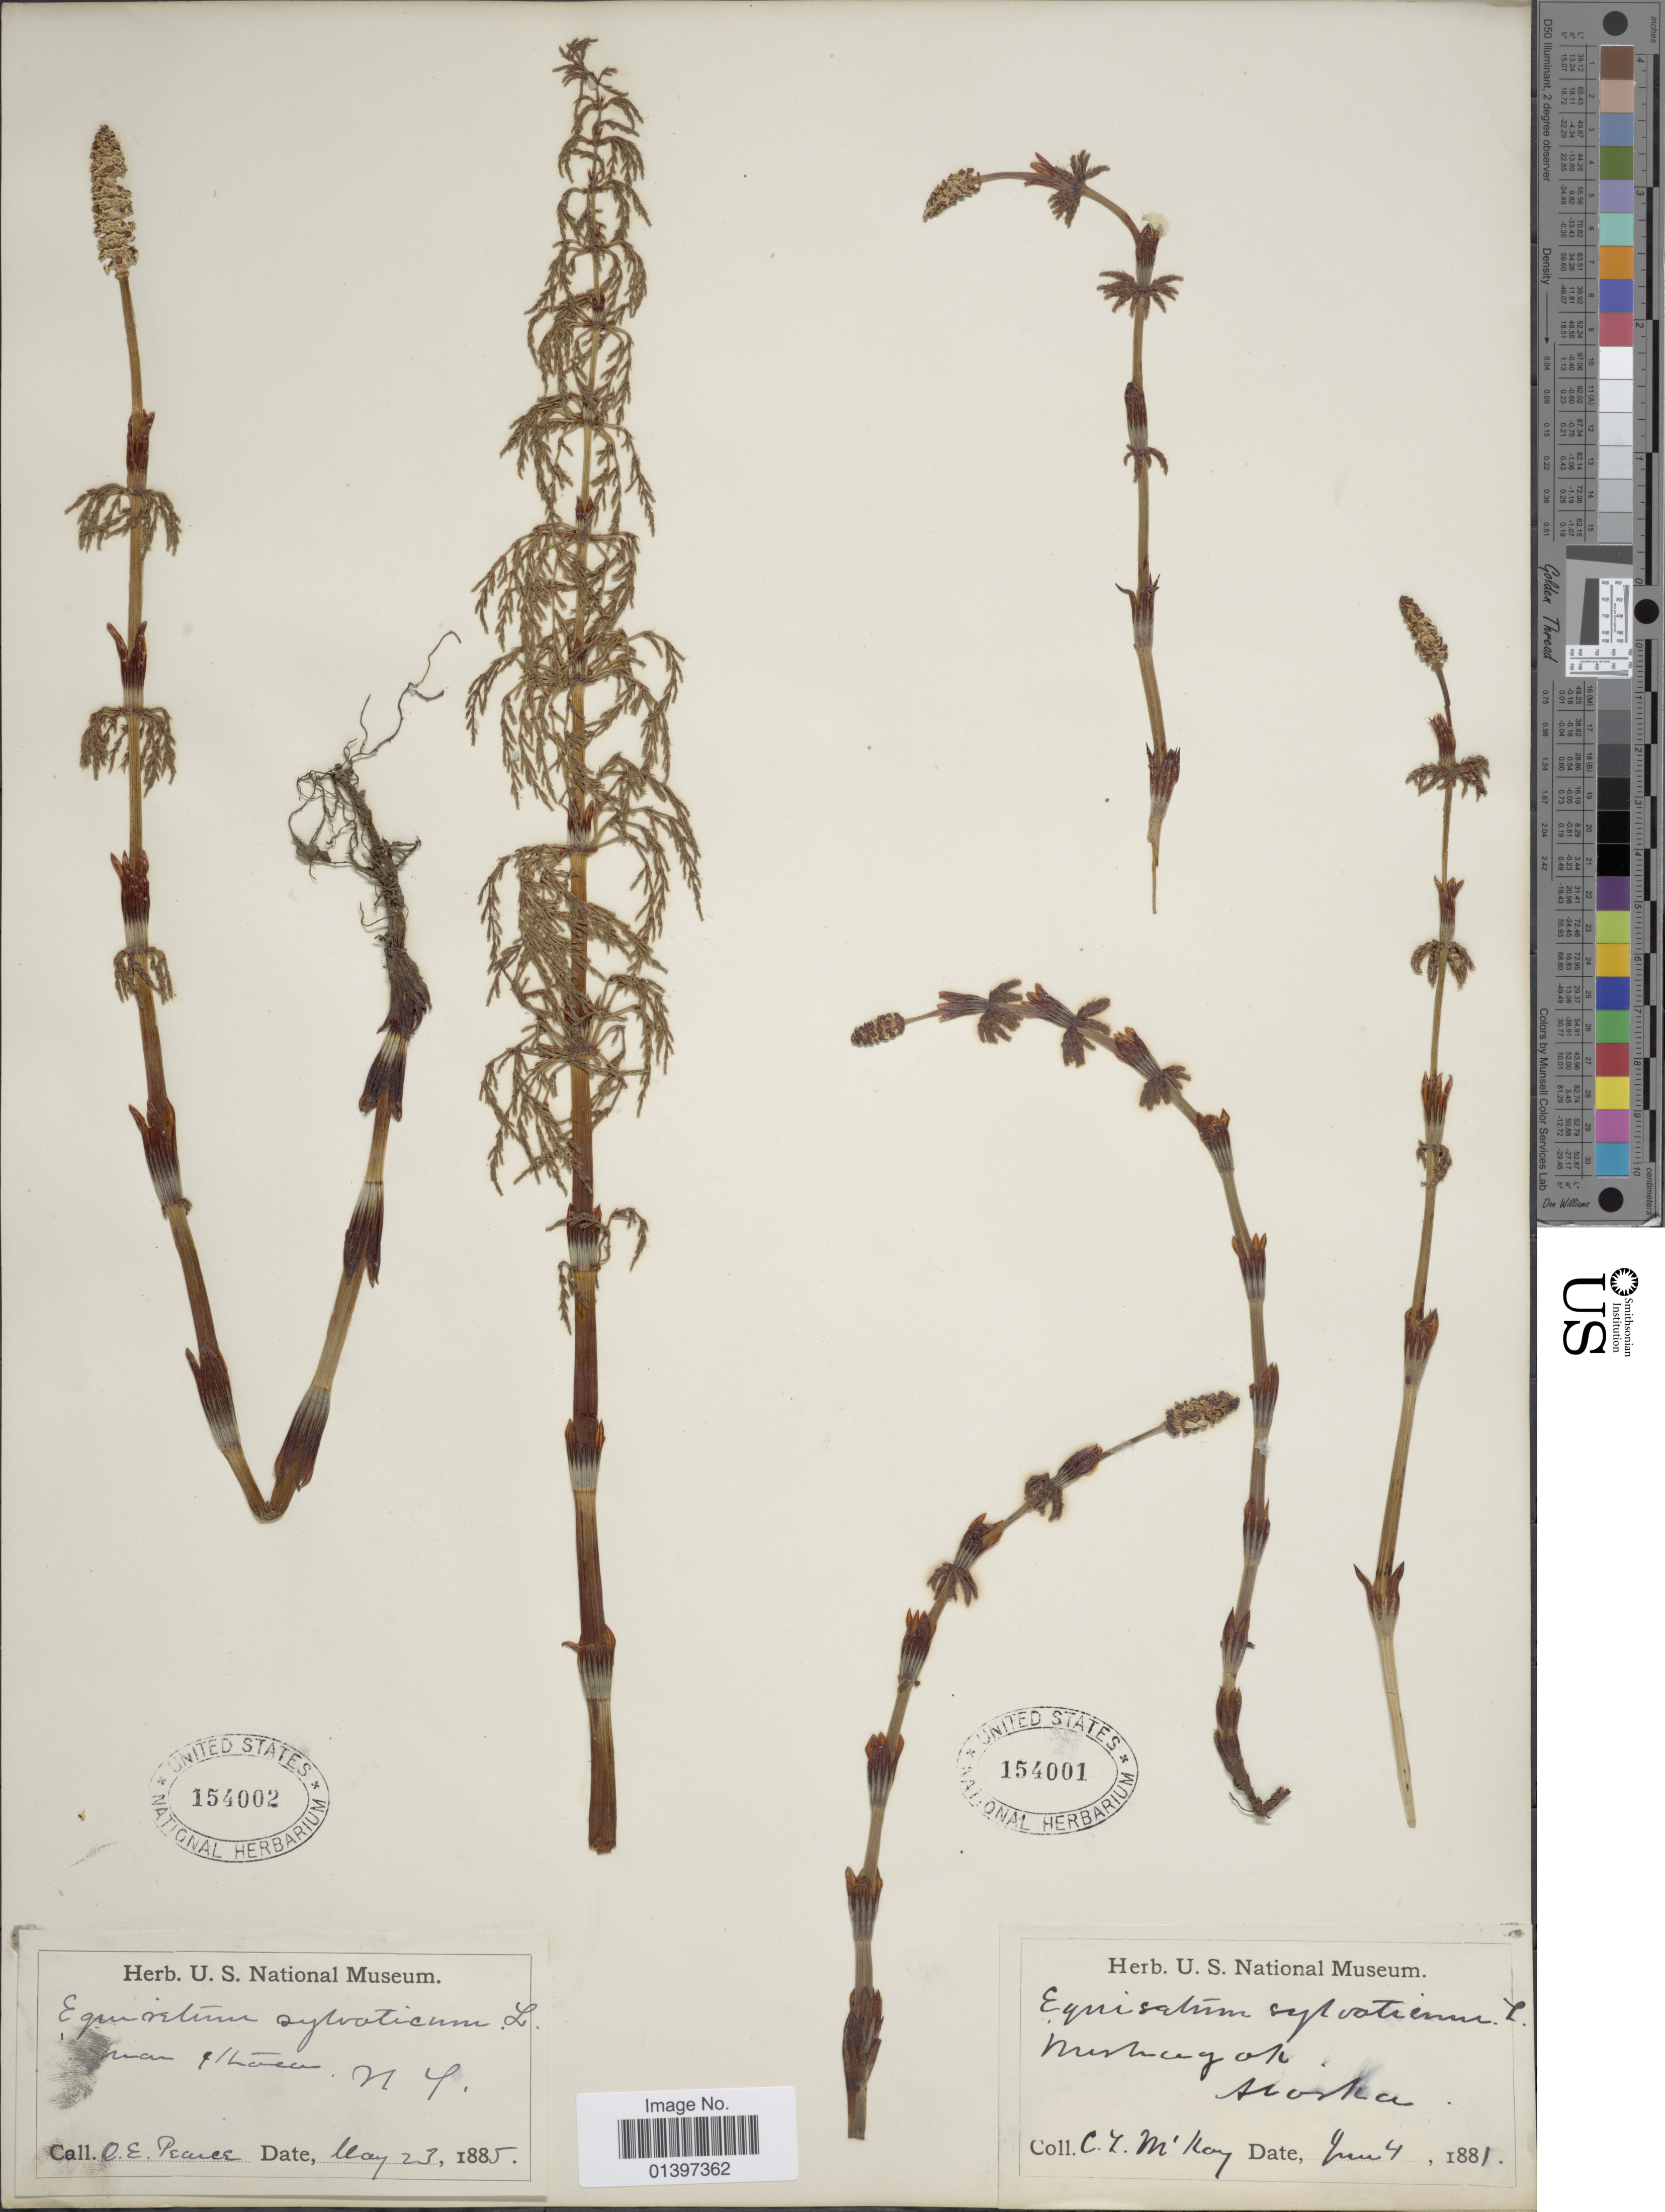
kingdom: Plantae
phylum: Tracheophyta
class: Polypodiopsida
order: Equisetales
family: Equisetaceae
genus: Equisetum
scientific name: Equisetum sylvaticum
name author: L.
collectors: C. McKay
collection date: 1881-06-04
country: United States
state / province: Alaska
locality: Nushagak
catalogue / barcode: US 154001